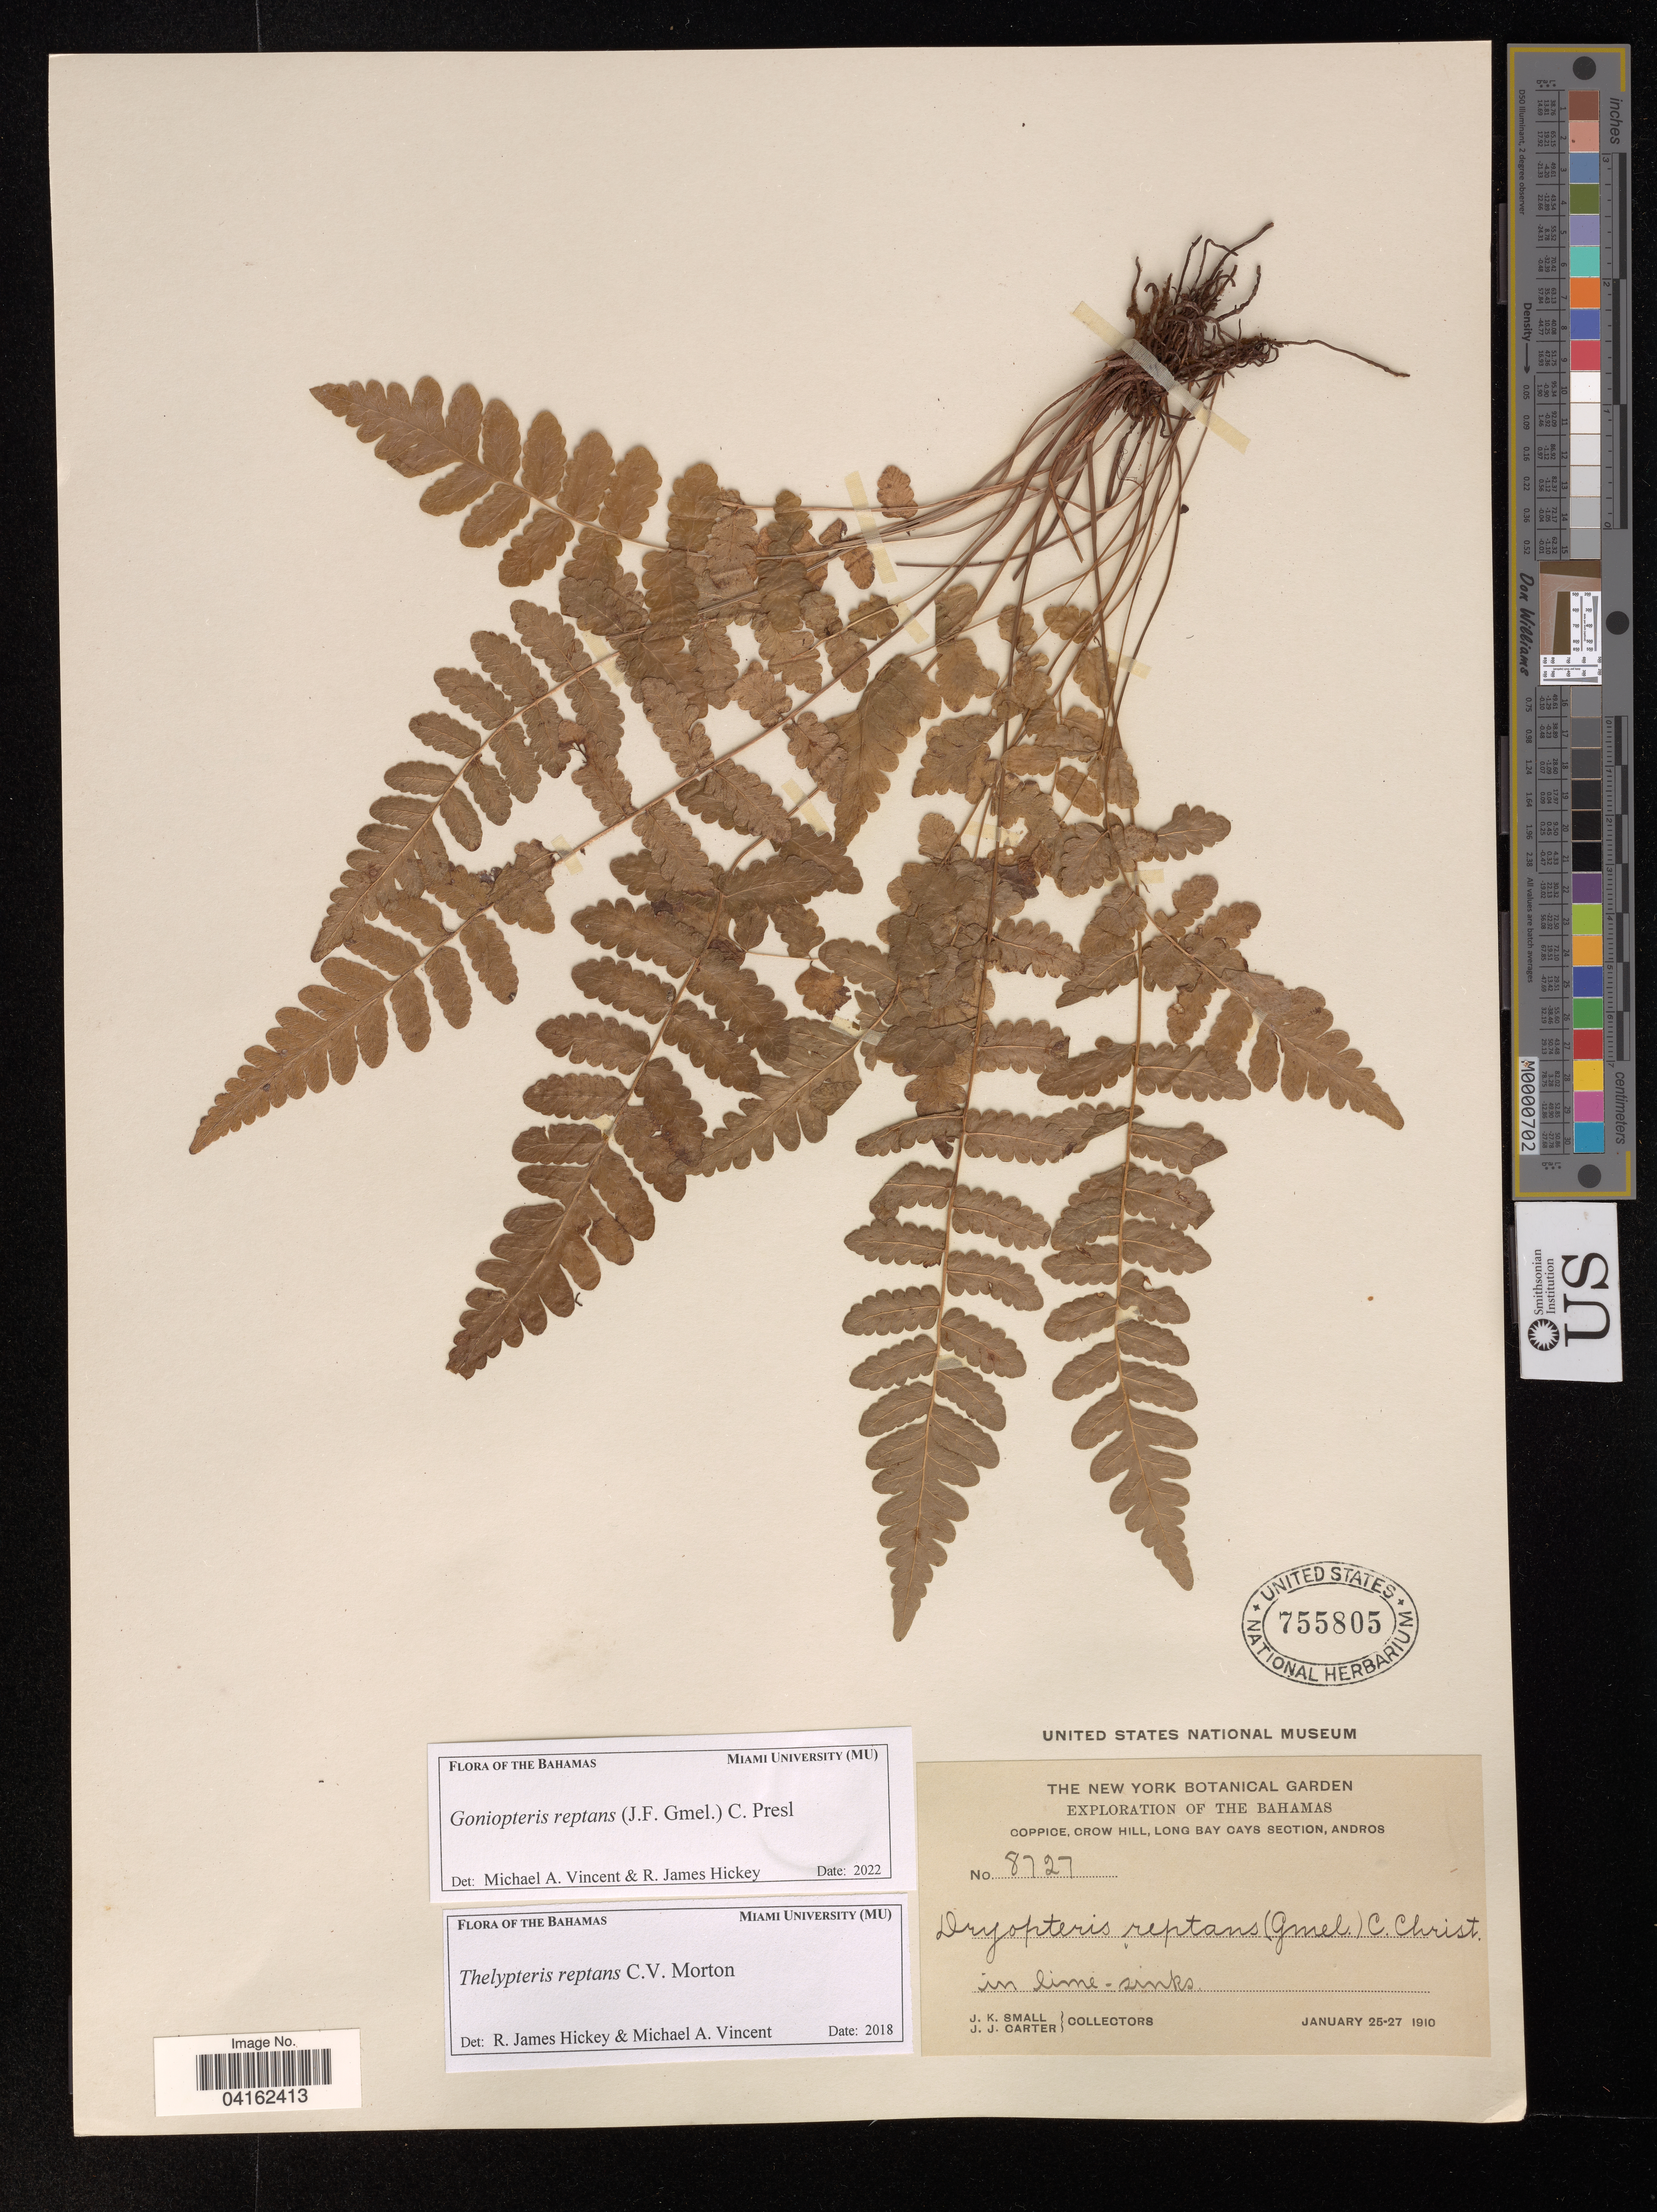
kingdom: Plantae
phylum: Tracheophyta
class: Polypodiopsida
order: Polypodiales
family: Thelypteridaceae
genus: Goniopteris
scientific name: Goniopteris reptans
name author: (J.F. Gmel.) C. Presl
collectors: J. K. Small & J. Carter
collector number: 8727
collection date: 1910-01-25/1910-01-27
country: Bahamas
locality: Coppice, Crow Hill, Long Bay Cays Section, Andros.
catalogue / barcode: US 755805